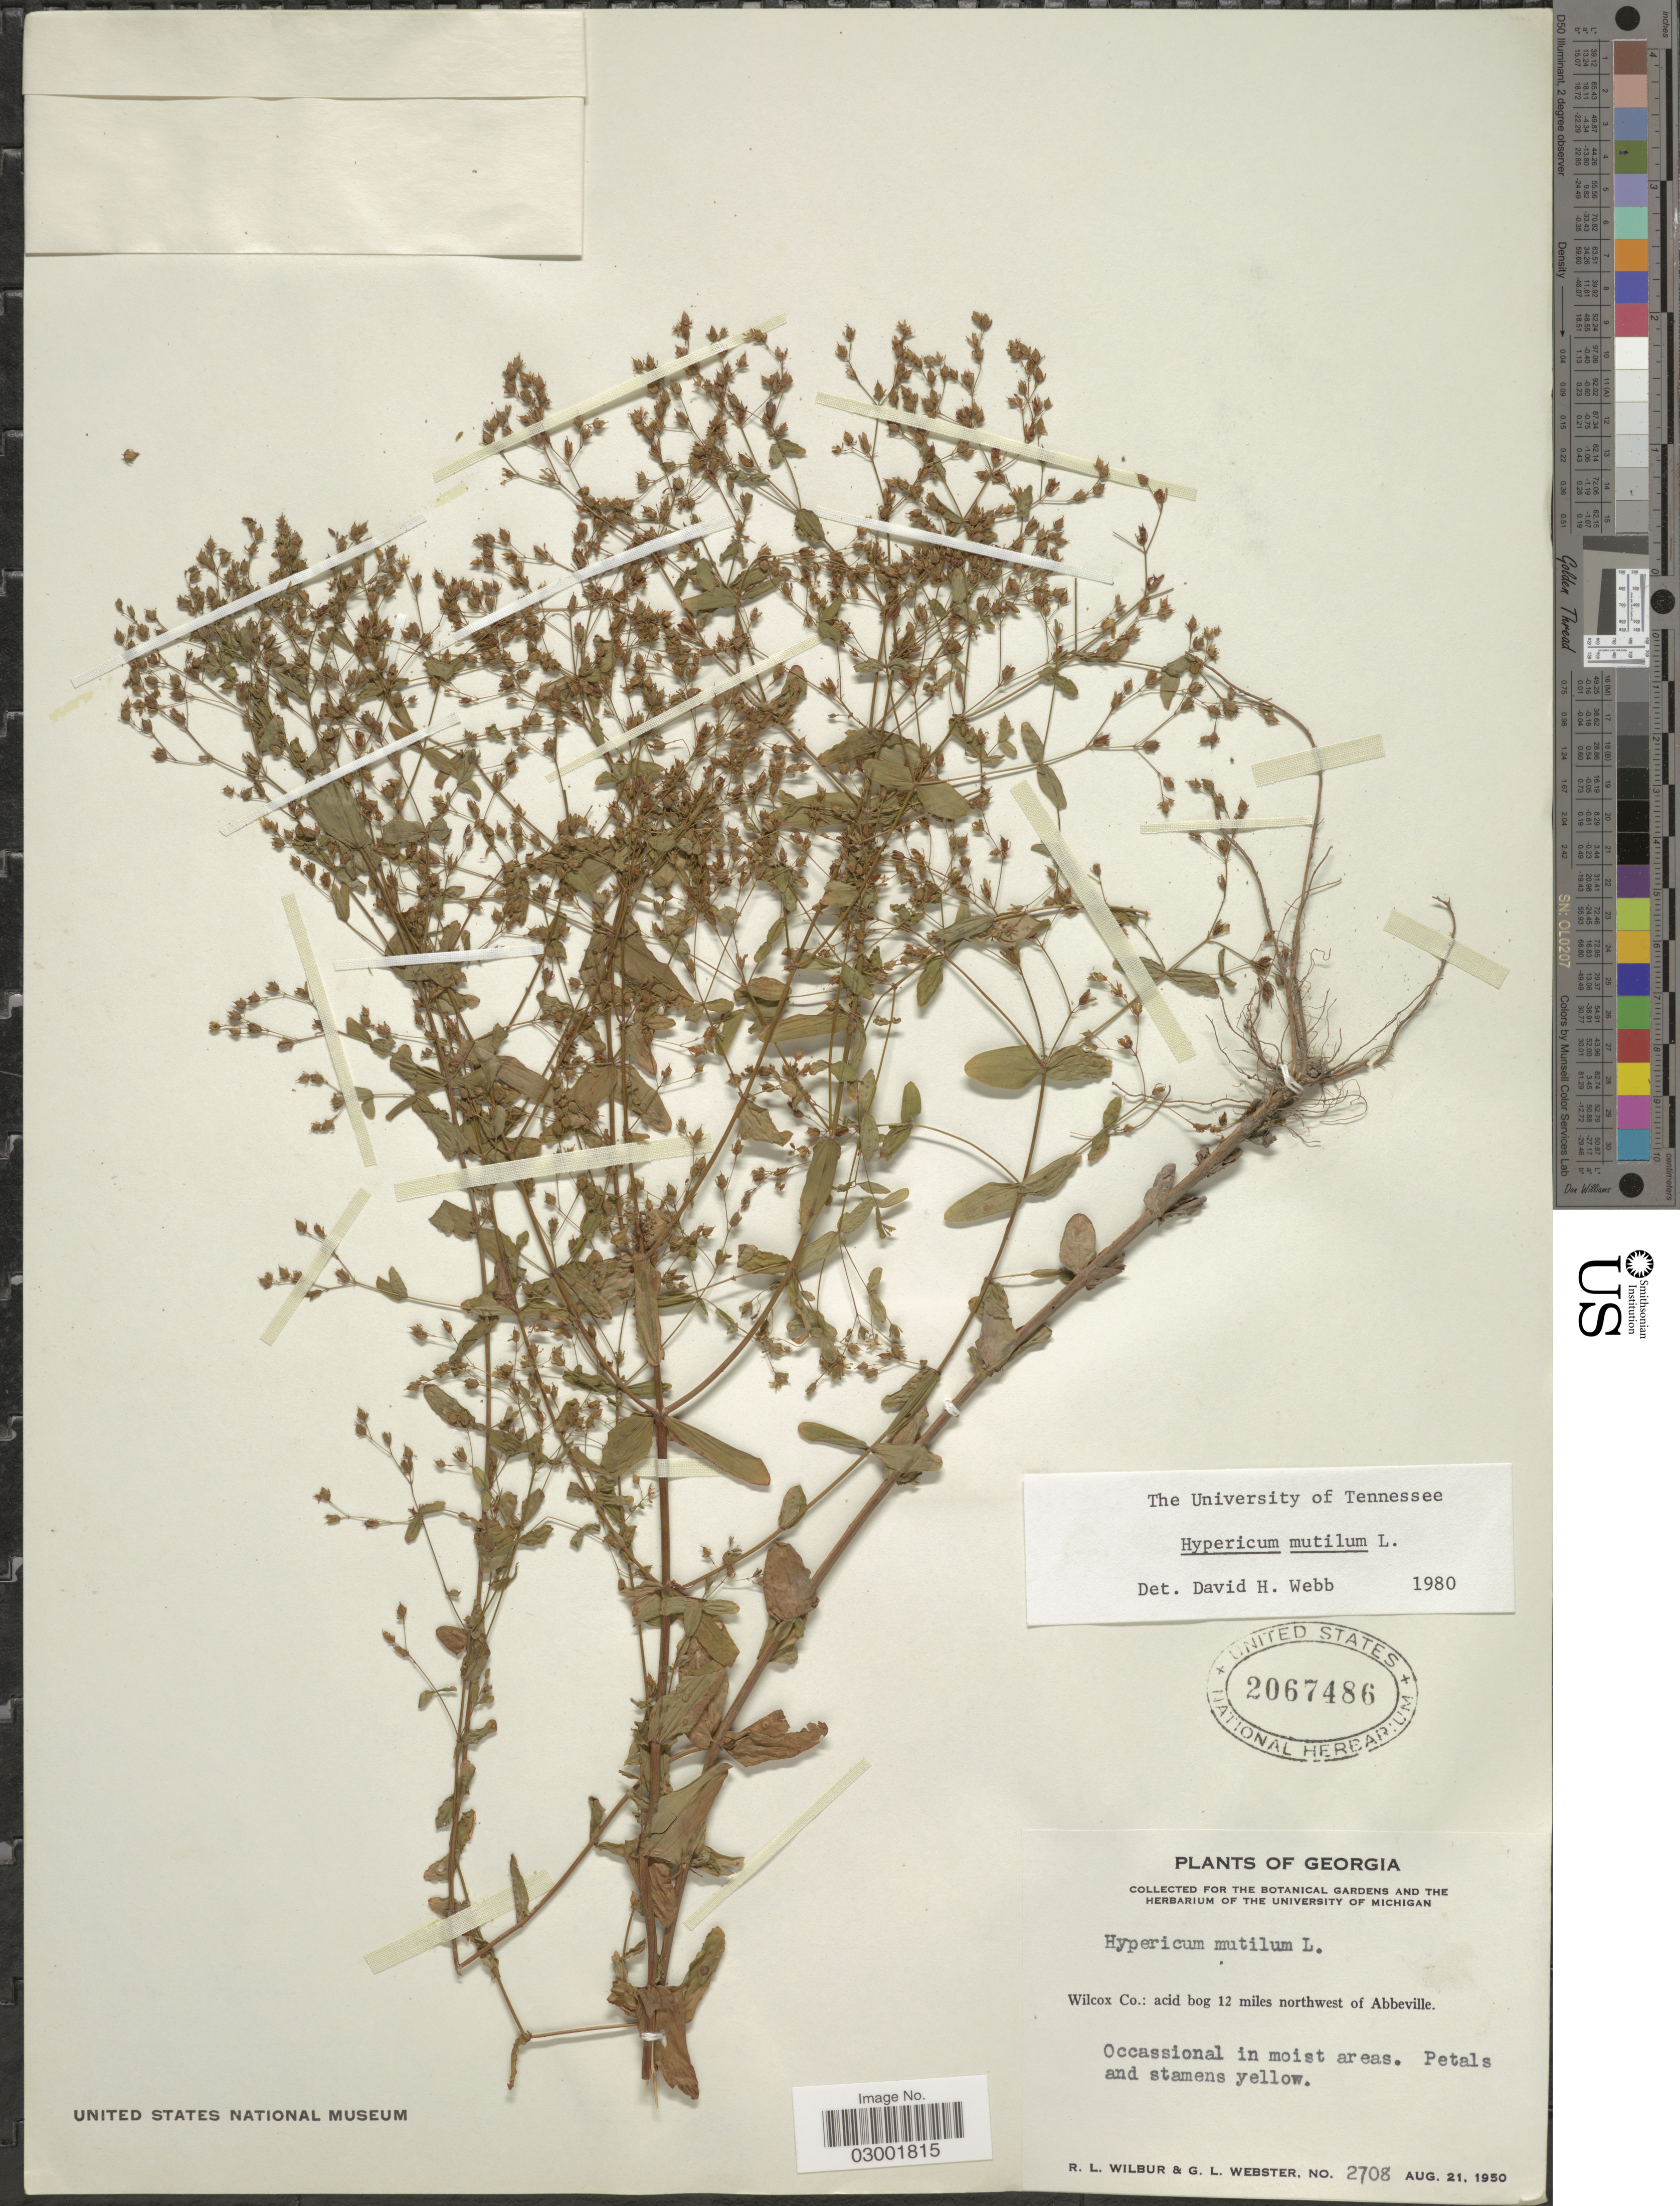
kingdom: Plantae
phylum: Tracheophyta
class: Magnoliopsida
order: Malpighiales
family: Hypericaceae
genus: Hypericum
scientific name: Hypericum mutilum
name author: L.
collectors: R. L. Wilbur & G. L. Webster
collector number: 2708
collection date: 1950-08-21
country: United States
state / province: Georgia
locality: Wilcox Co.: acid bog 12 miles northwest of Abbeville.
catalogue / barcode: US 2067486